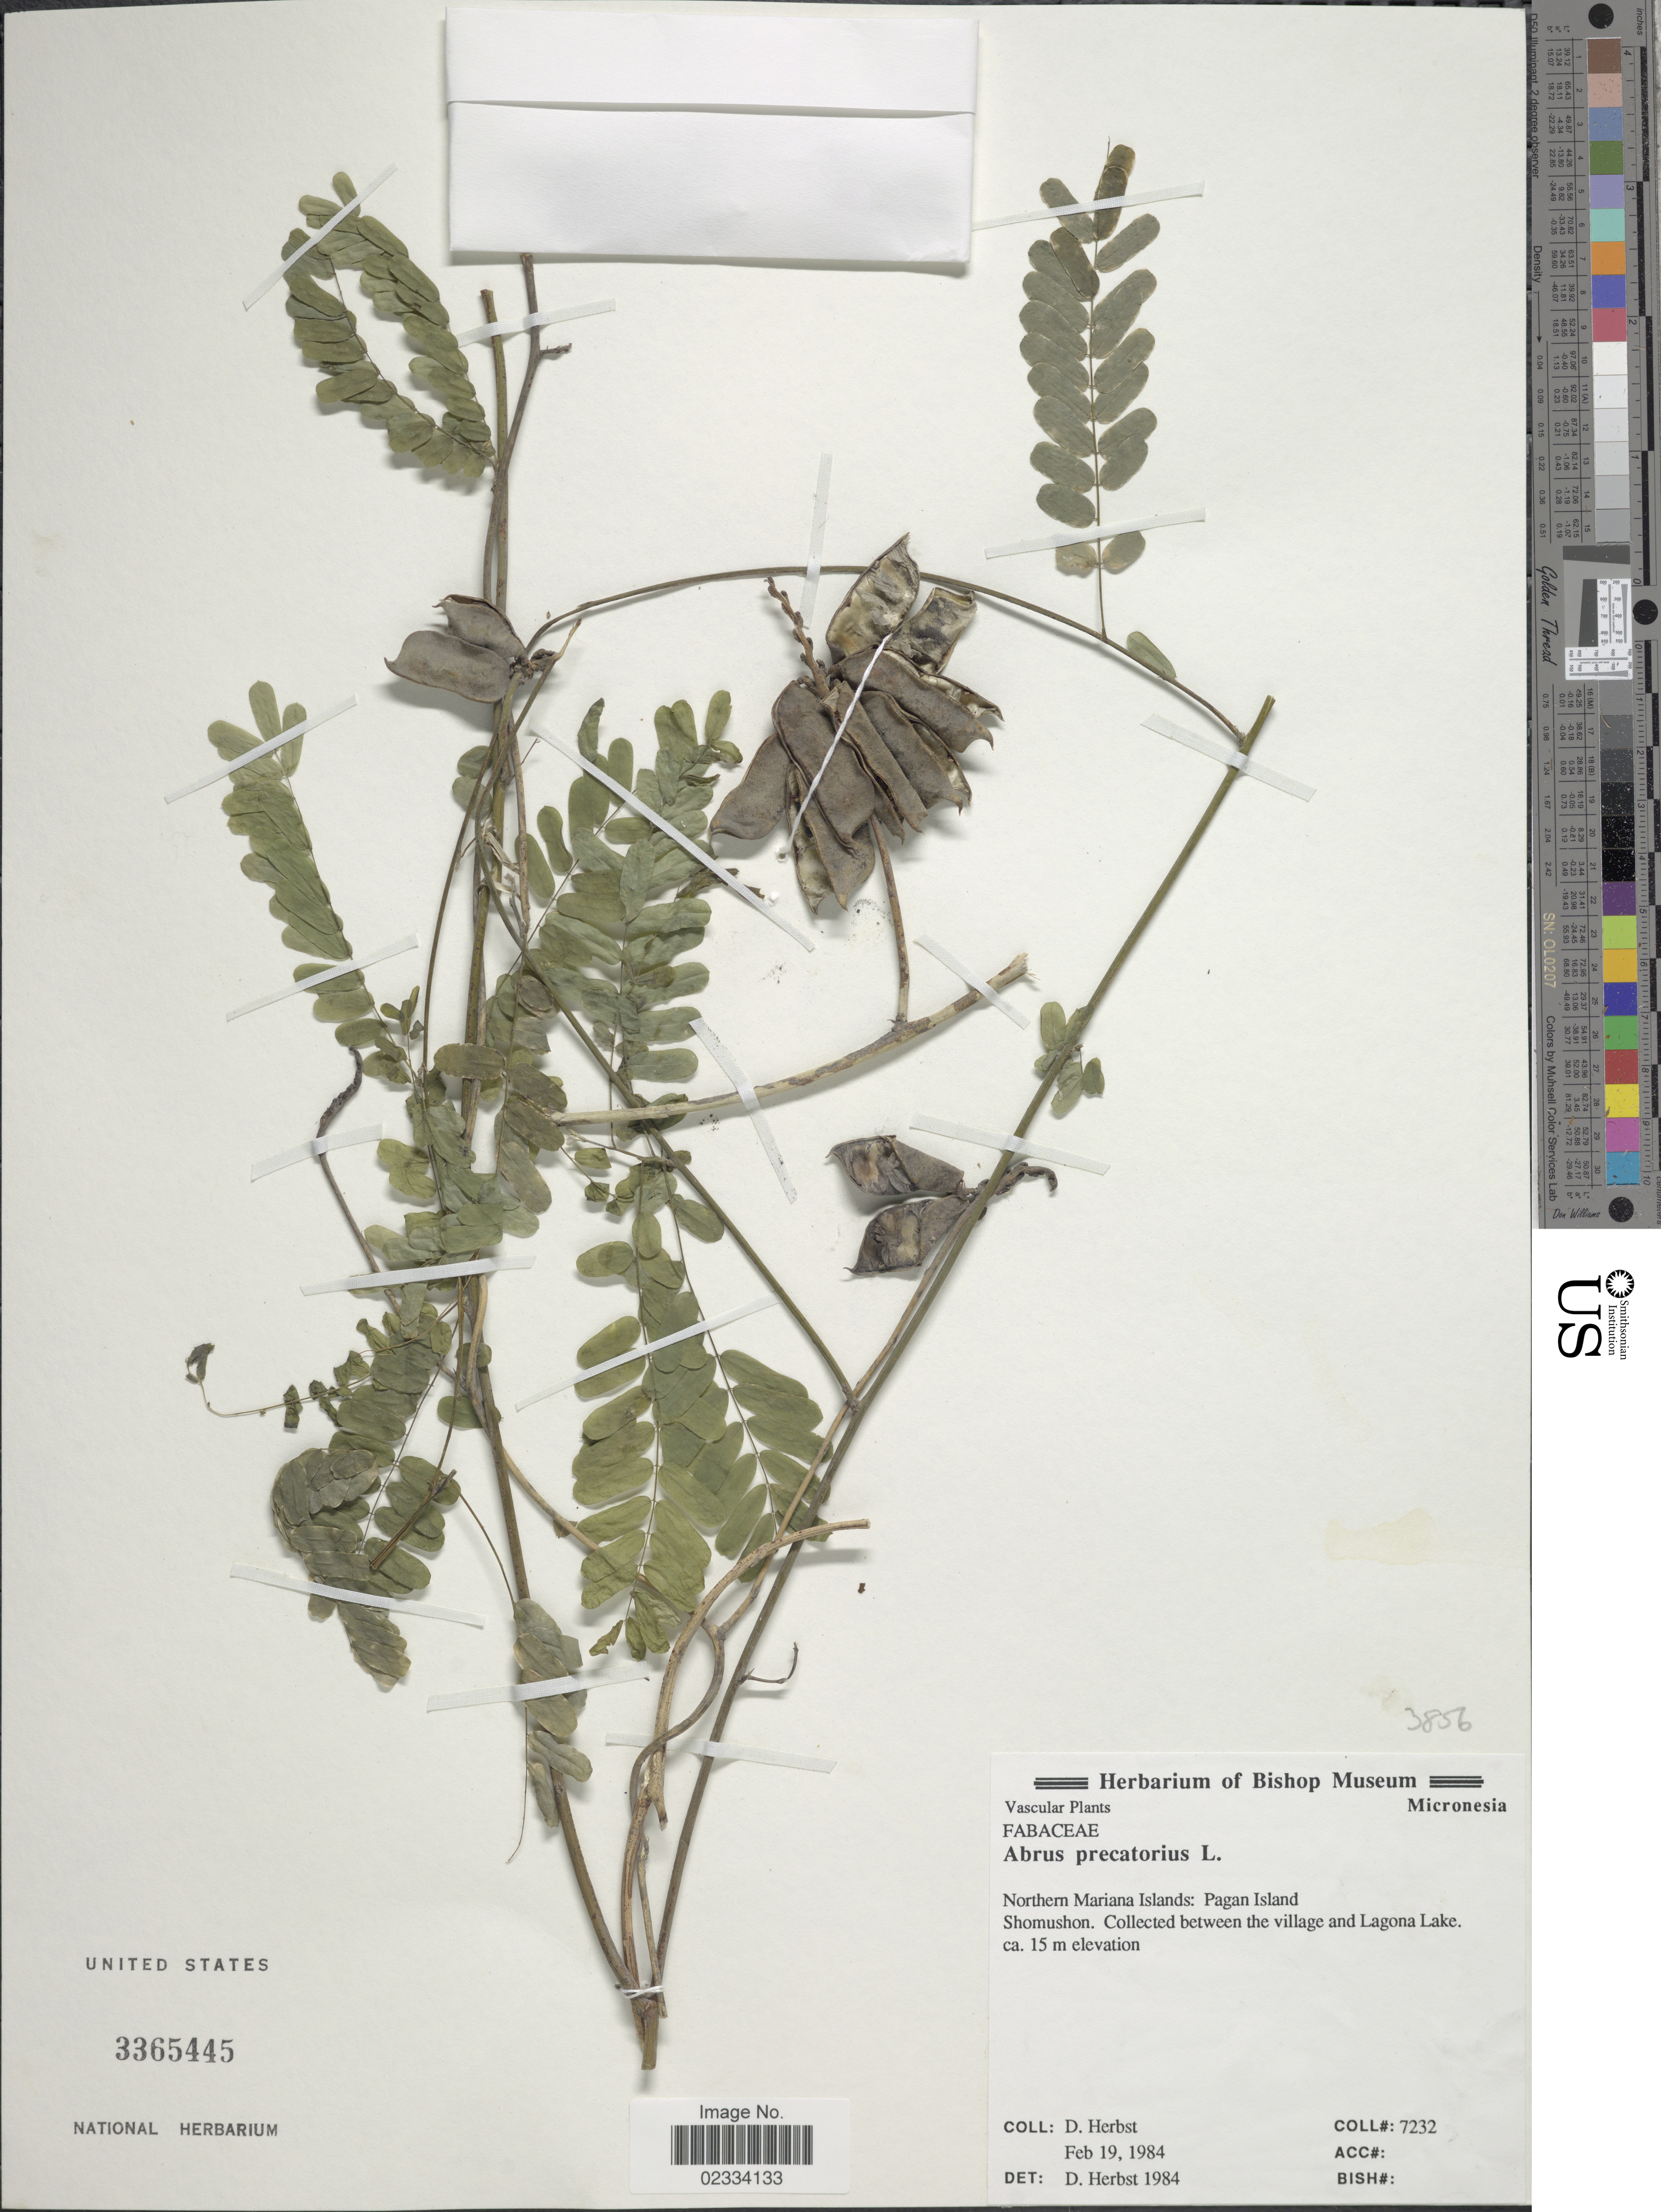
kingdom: Plantae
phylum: Tracheophyta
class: Magnoliopsida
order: Fabales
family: Fabaceae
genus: Abrus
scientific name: Abrus precatorius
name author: L.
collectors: D. Herbst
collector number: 7232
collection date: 1984-02-19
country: Northern Mariana Islands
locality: Pagan Island. Shomushon. between the village and Lagona Lake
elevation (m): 15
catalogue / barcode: US 3365445